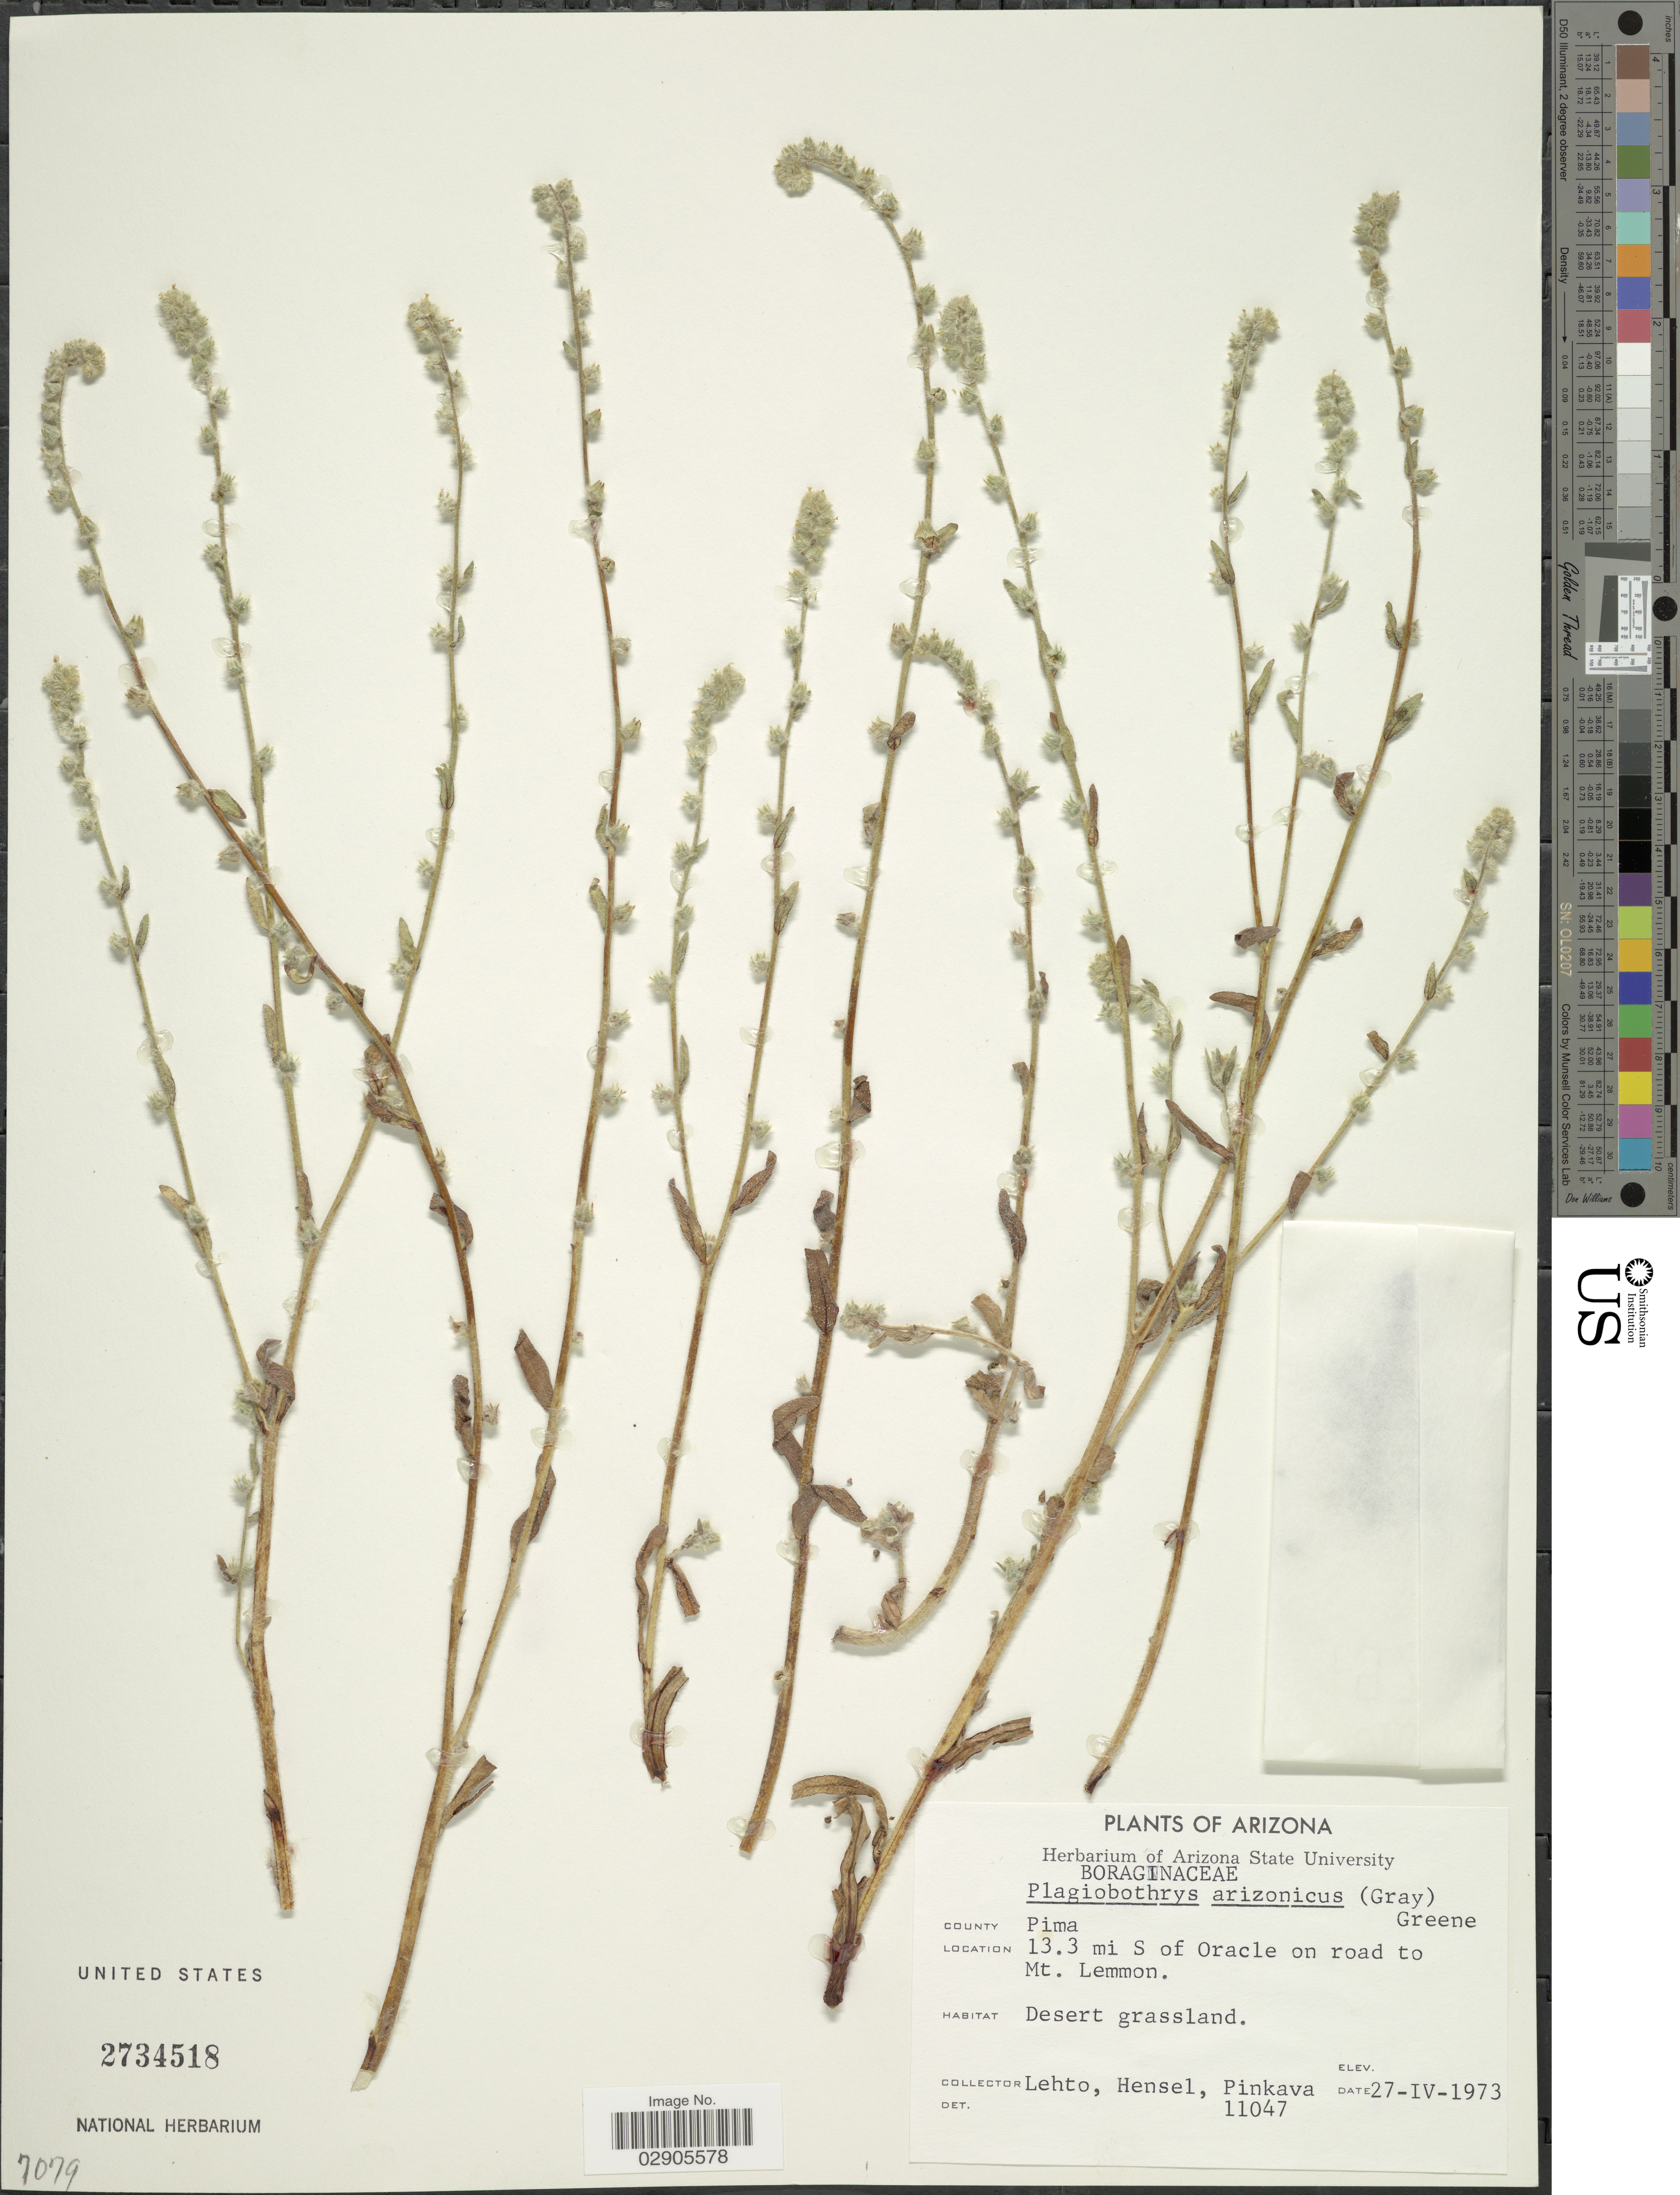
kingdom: Plantae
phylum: Tracheophyta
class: Magnoliopsida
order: Boraginales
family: Boraginaceae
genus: Plagiobothrys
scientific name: Plagiobothrys arizonicus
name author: (A. Gray) Greene ex A. Gray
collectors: -. Lehto, -. Hensel & -. Pinkava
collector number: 11047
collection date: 1973-04-27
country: United States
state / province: Arizona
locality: County Pima. 13.3 mi S of Oracle on road to Mt. Lemmon.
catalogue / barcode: US 2734518